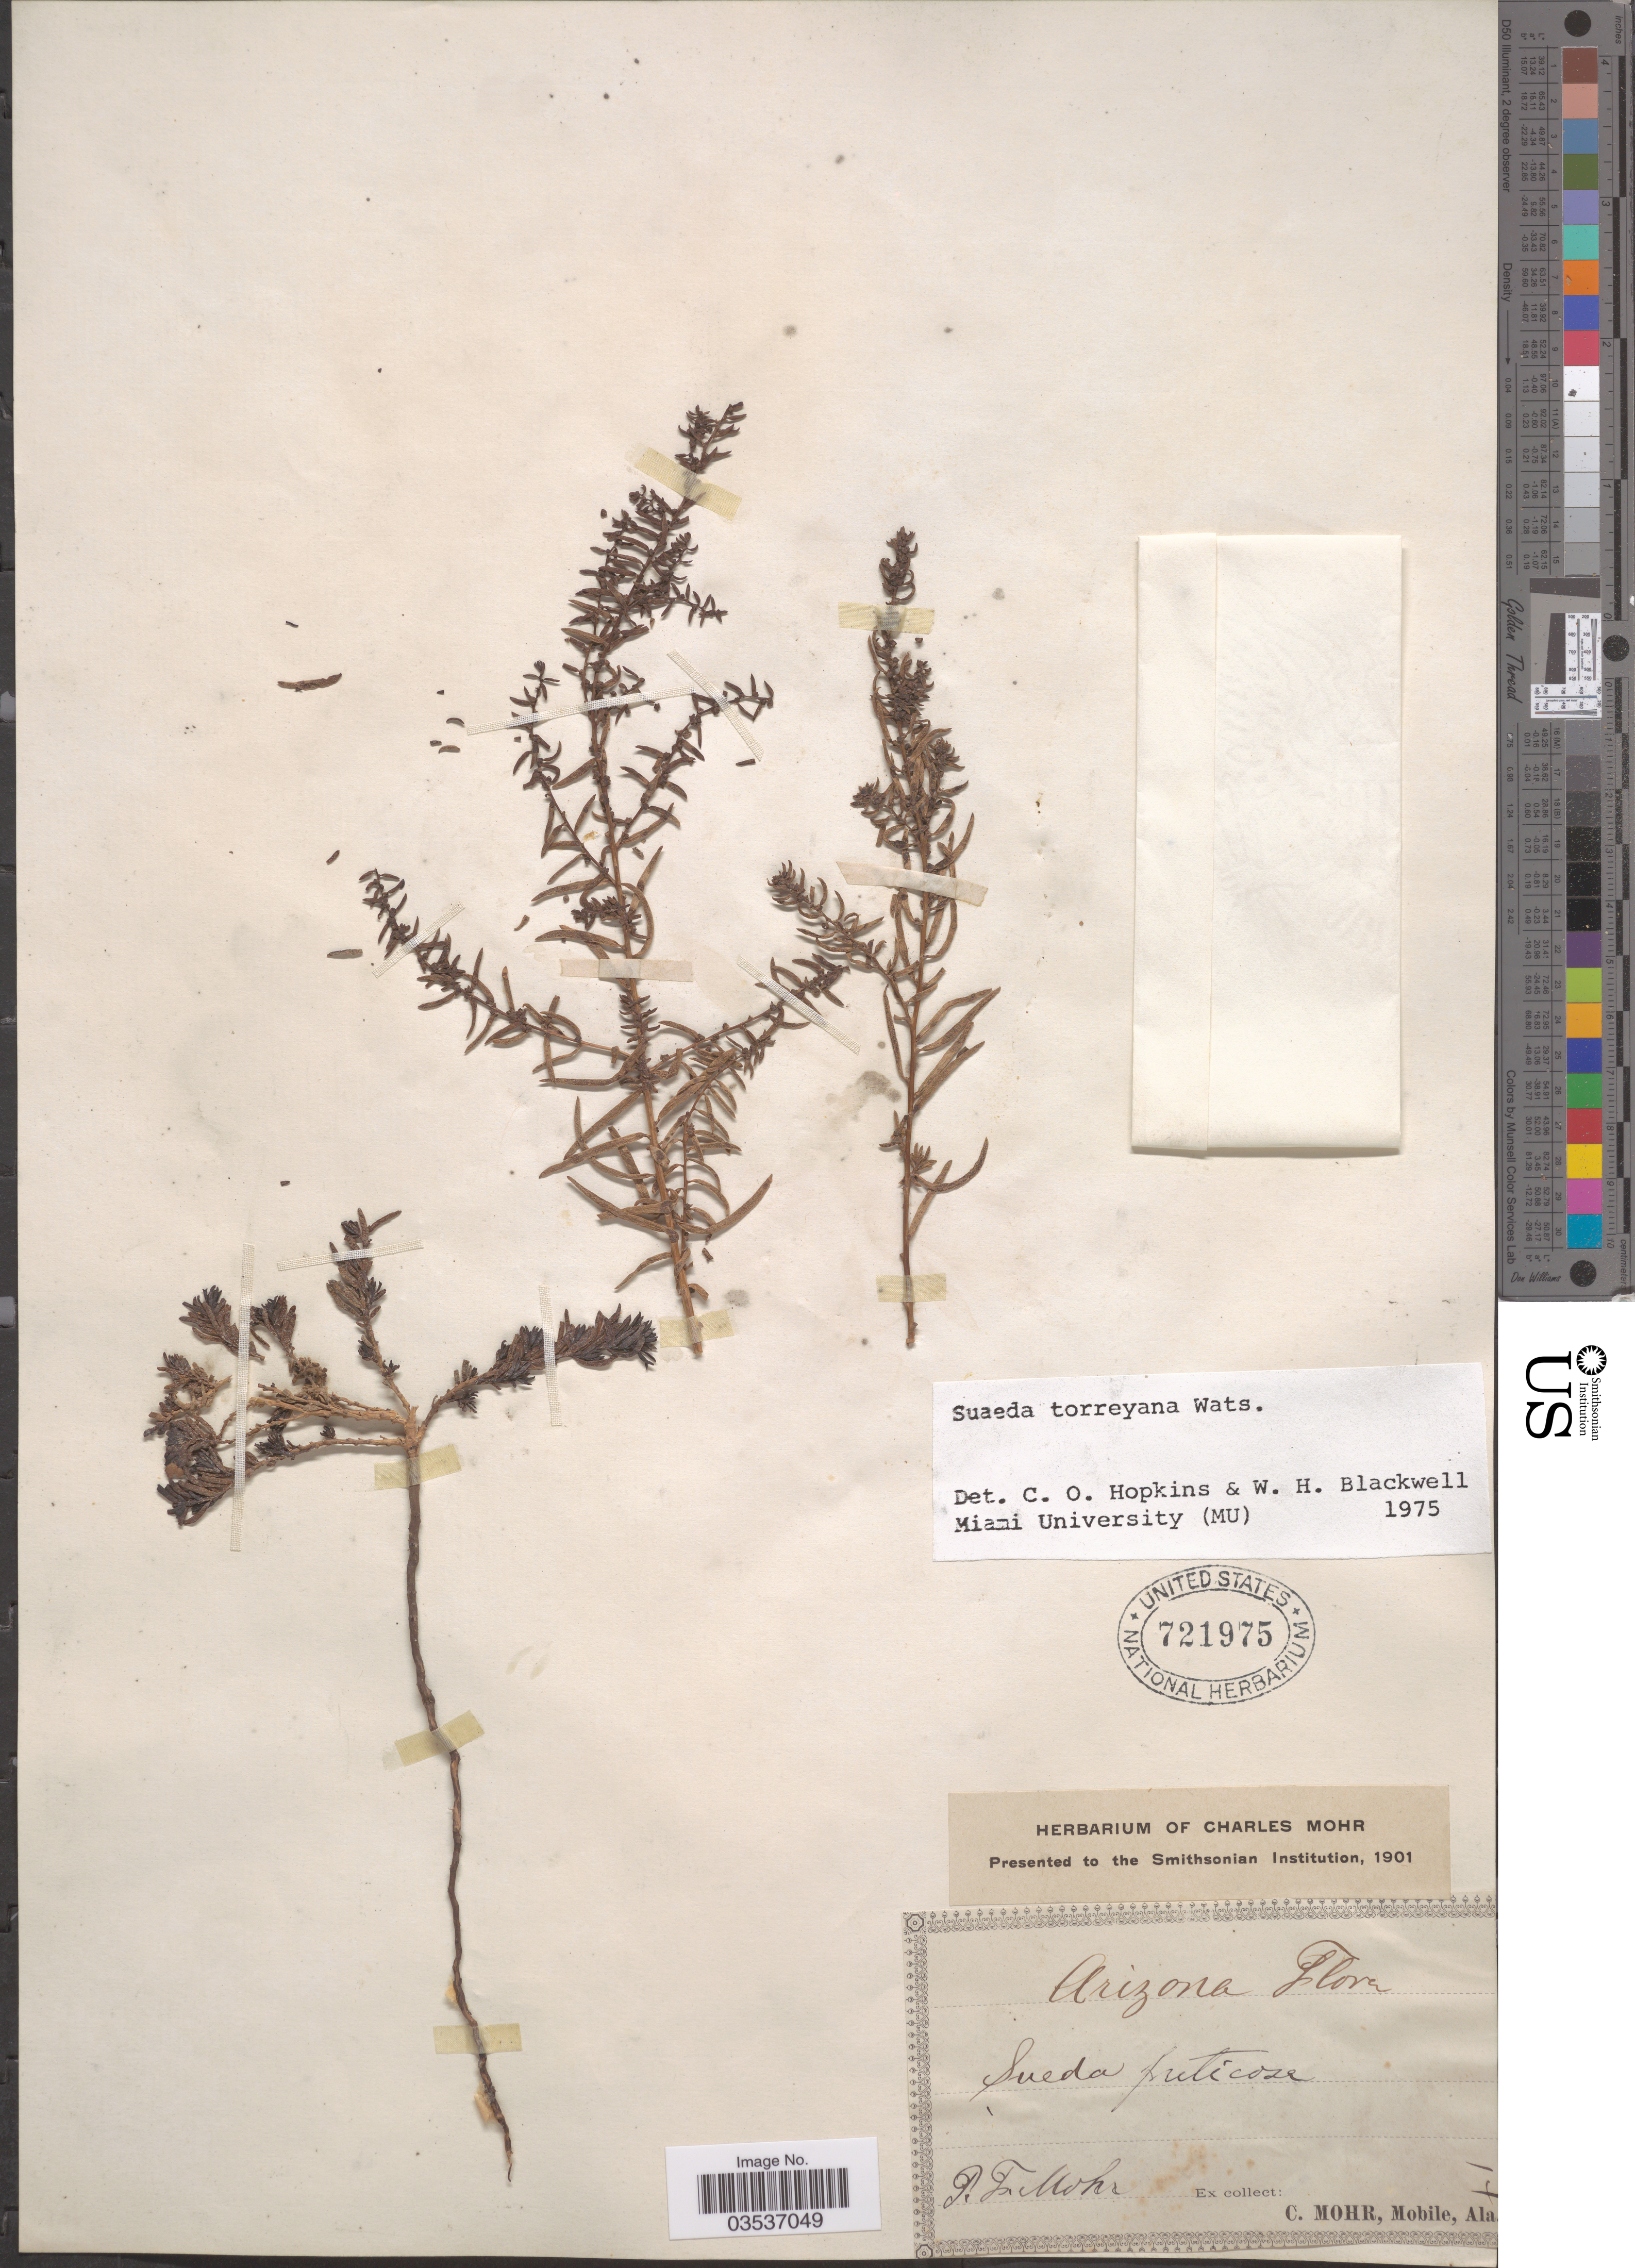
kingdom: Plantae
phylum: Tracheophyta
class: Magnoliopsida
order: Caryophyllales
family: Amaranthaceae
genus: Suaeda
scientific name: Suaeda torreyana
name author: S. Watson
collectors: P. F. Mohr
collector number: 14*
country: United States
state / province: Alabama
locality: Mobile [unsure placement]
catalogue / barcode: US 721975